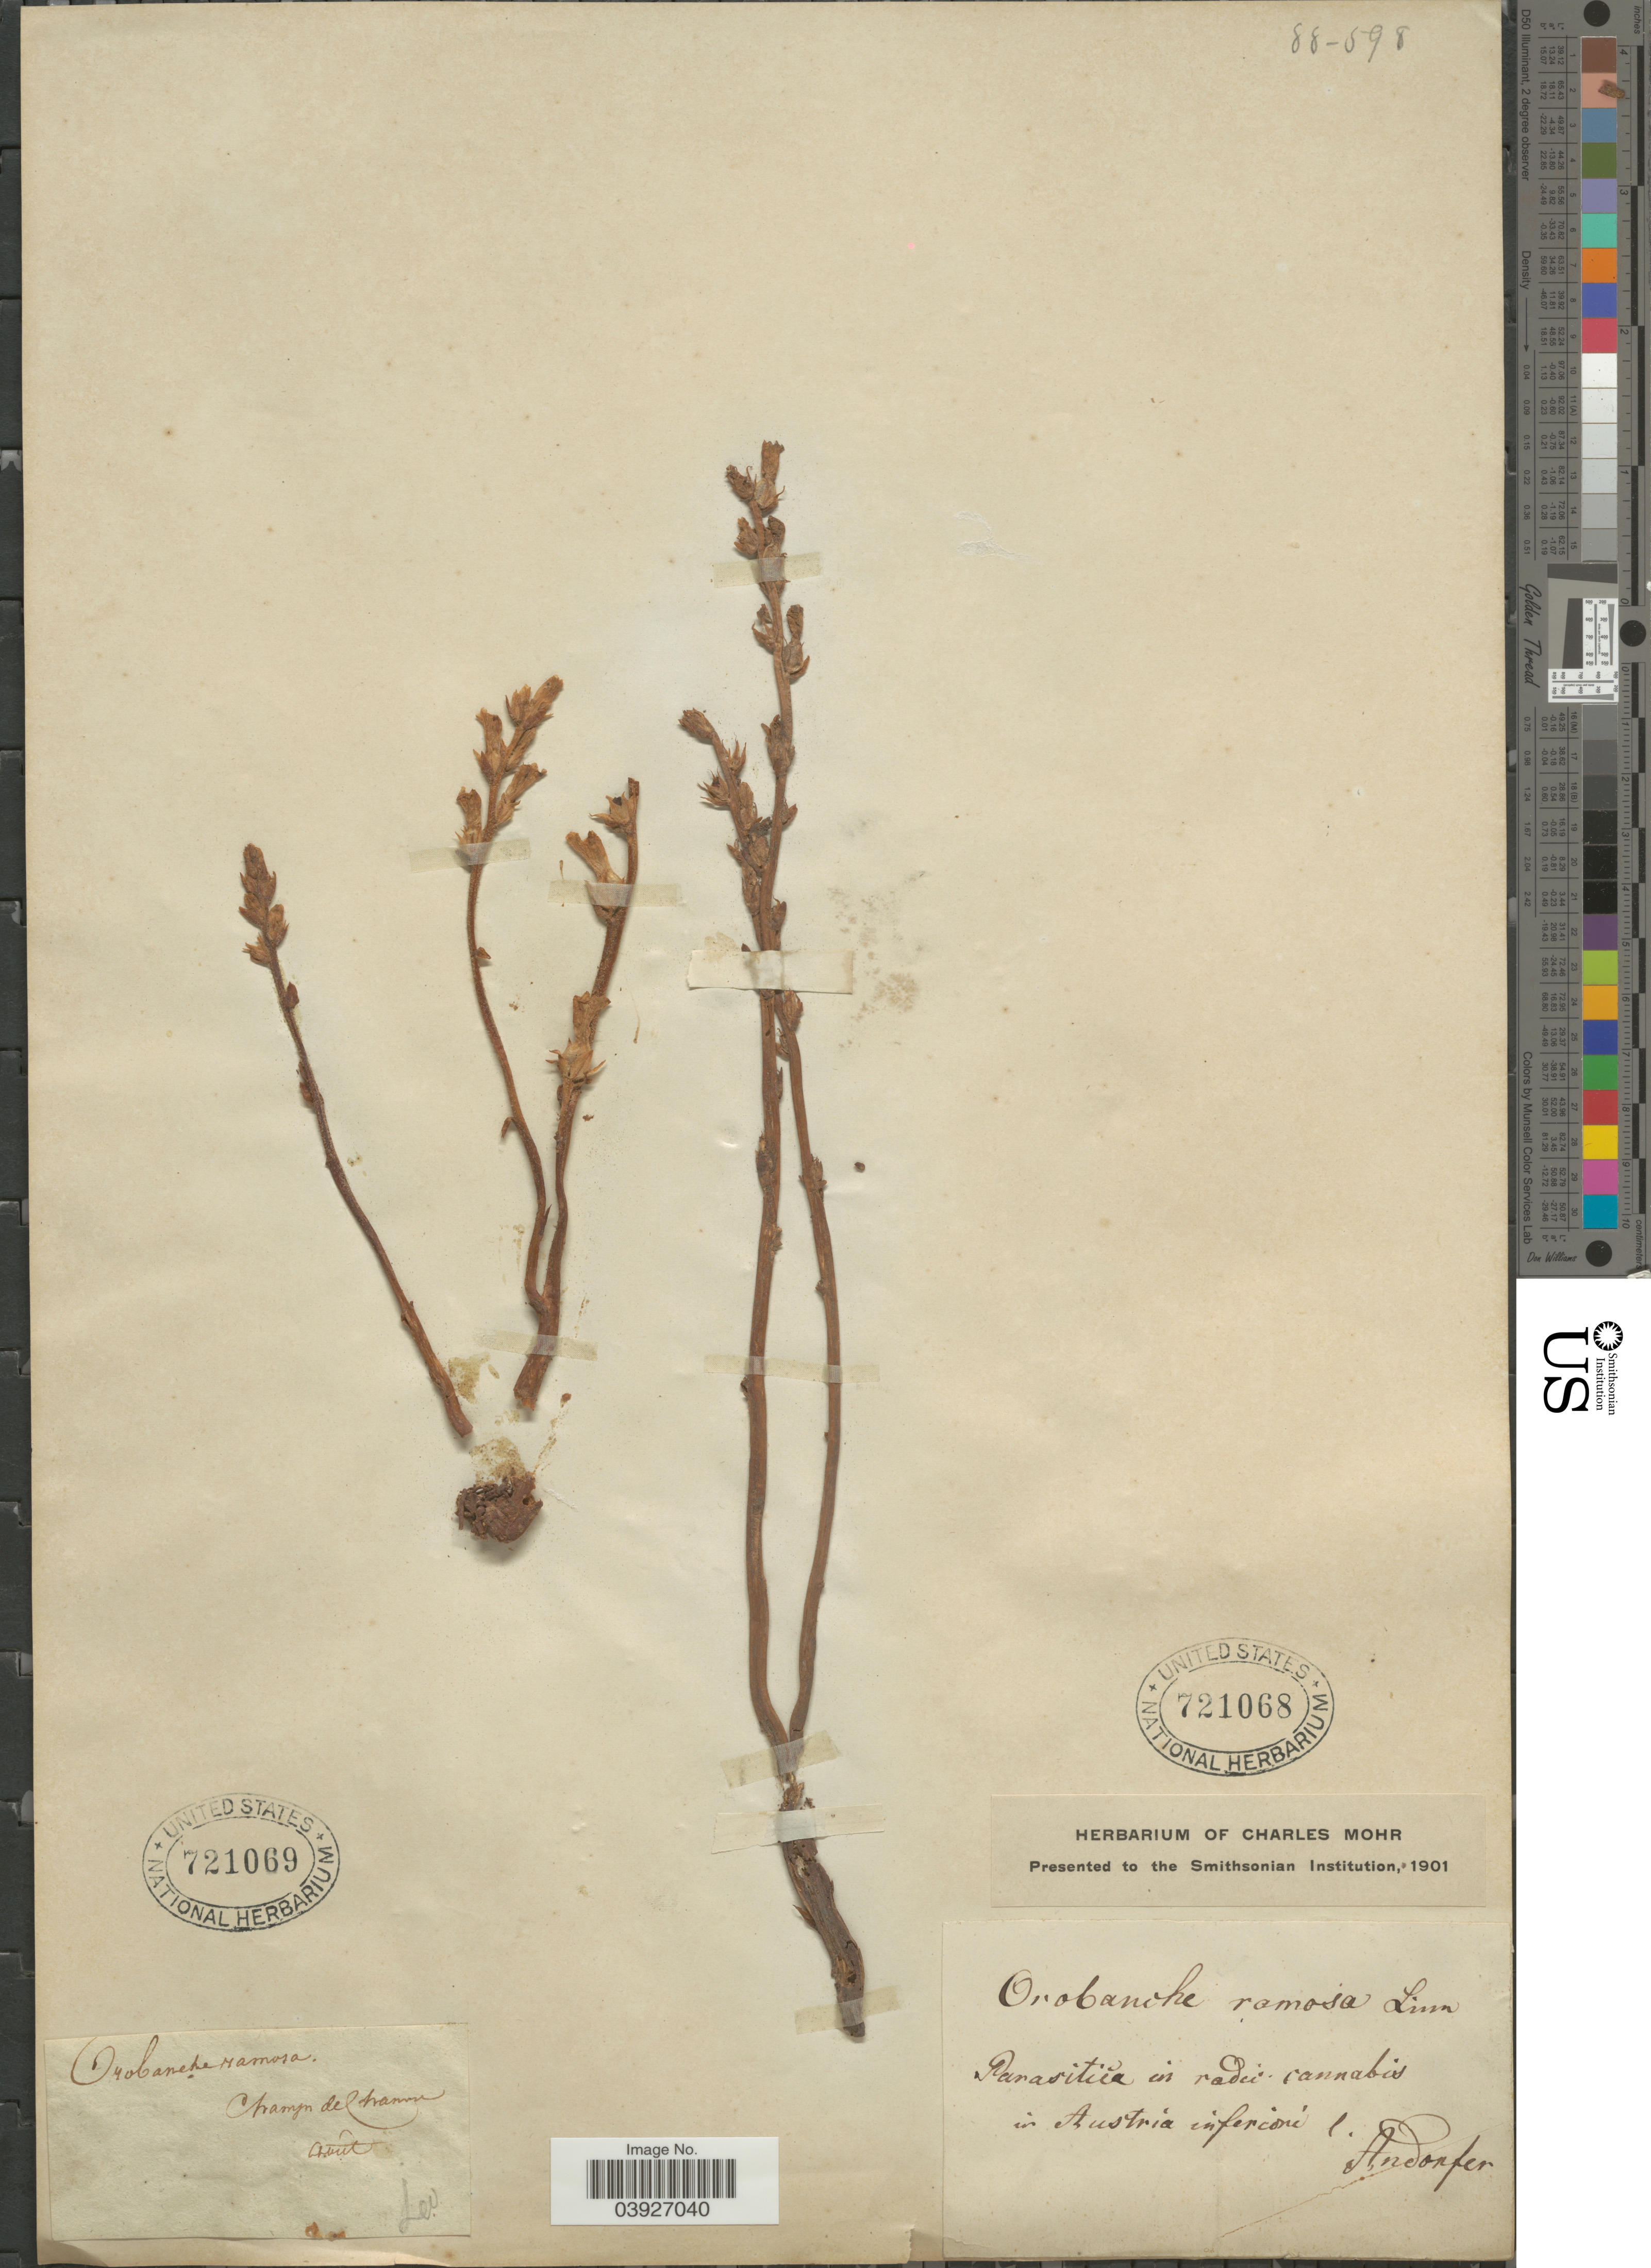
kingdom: Plantae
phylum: Tracheophyta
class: Magnoliopsida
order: Lamiales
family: Orobanchaceae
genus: Orobanche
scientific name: Orobanche ramosa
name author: L.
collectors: -. Andorfer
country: Austria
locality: Parasitica in radci cannabis.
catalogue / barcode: US 721068